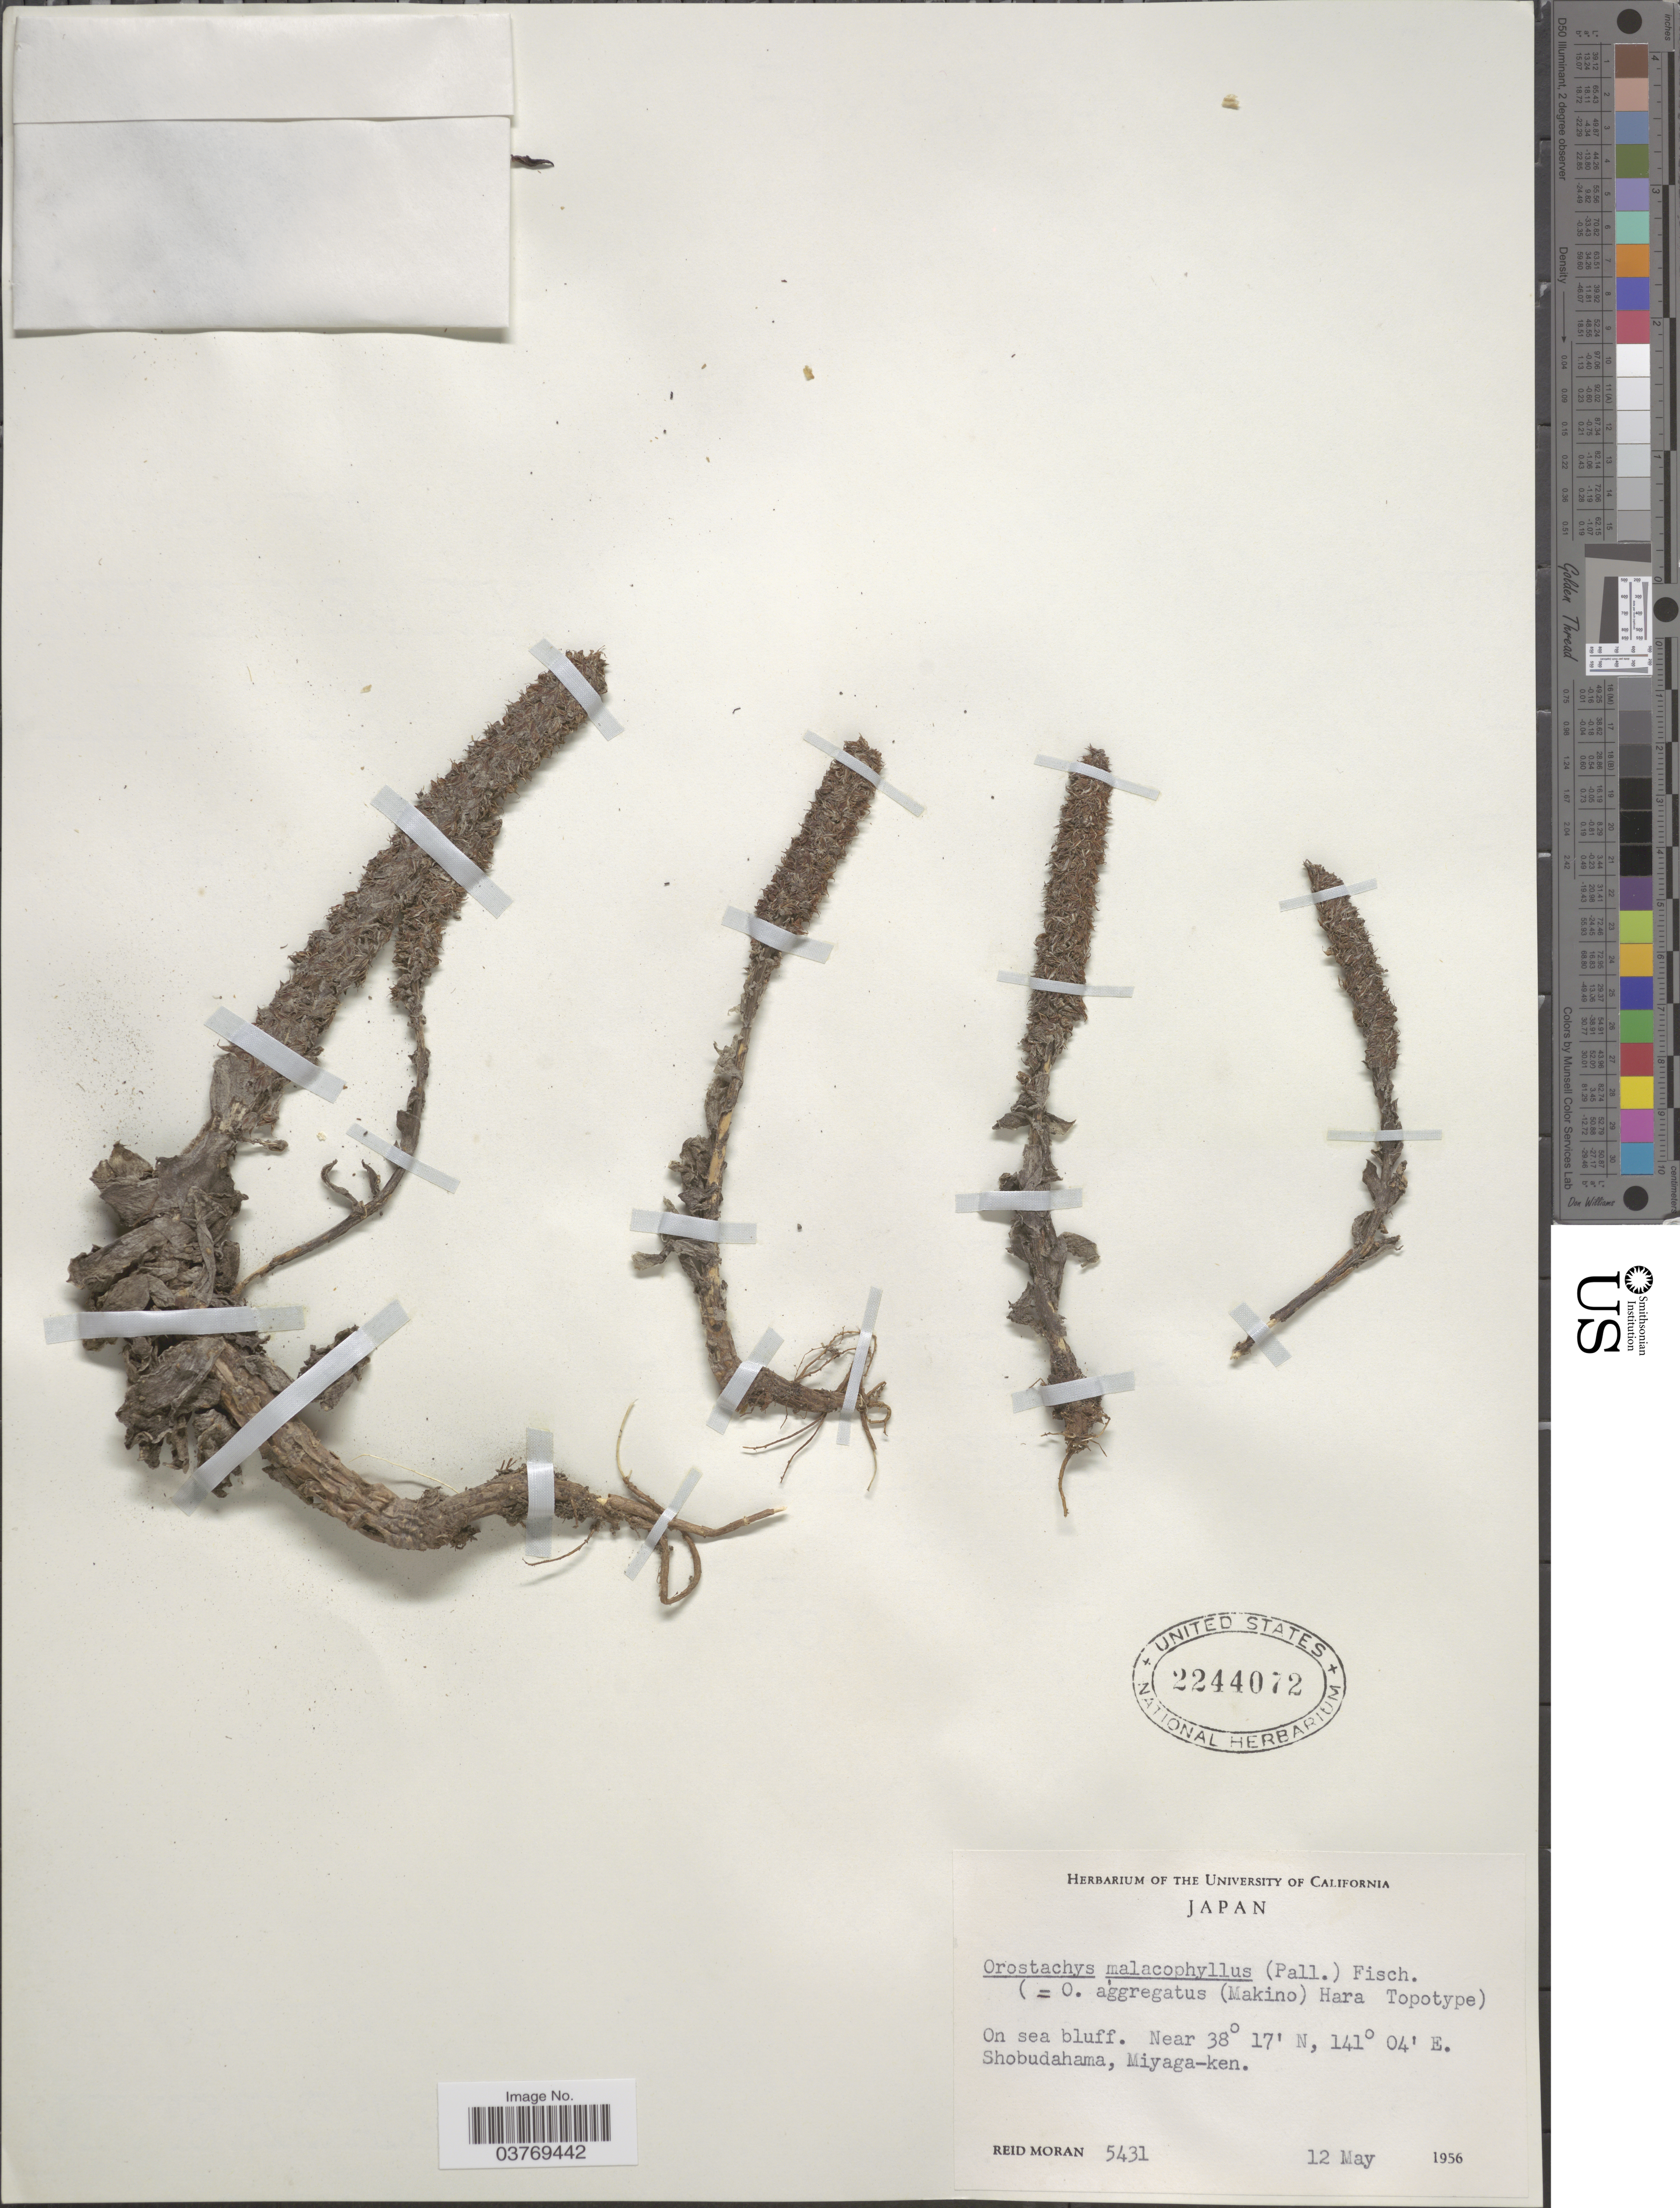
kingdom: Plantae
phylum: Tracheophyta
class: Magnoliopsida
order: Saxifragales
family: Crassulaceae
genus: Orostachys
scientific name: Orostachys malacophylla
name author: (Pall.) Fisch.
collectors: R. V. Moran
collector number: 5431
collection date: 1956-05-12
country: Japan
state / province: Miyagi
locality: On sea bluff. Shobudahama, Miyaga-ken.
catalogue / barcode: US 2244072